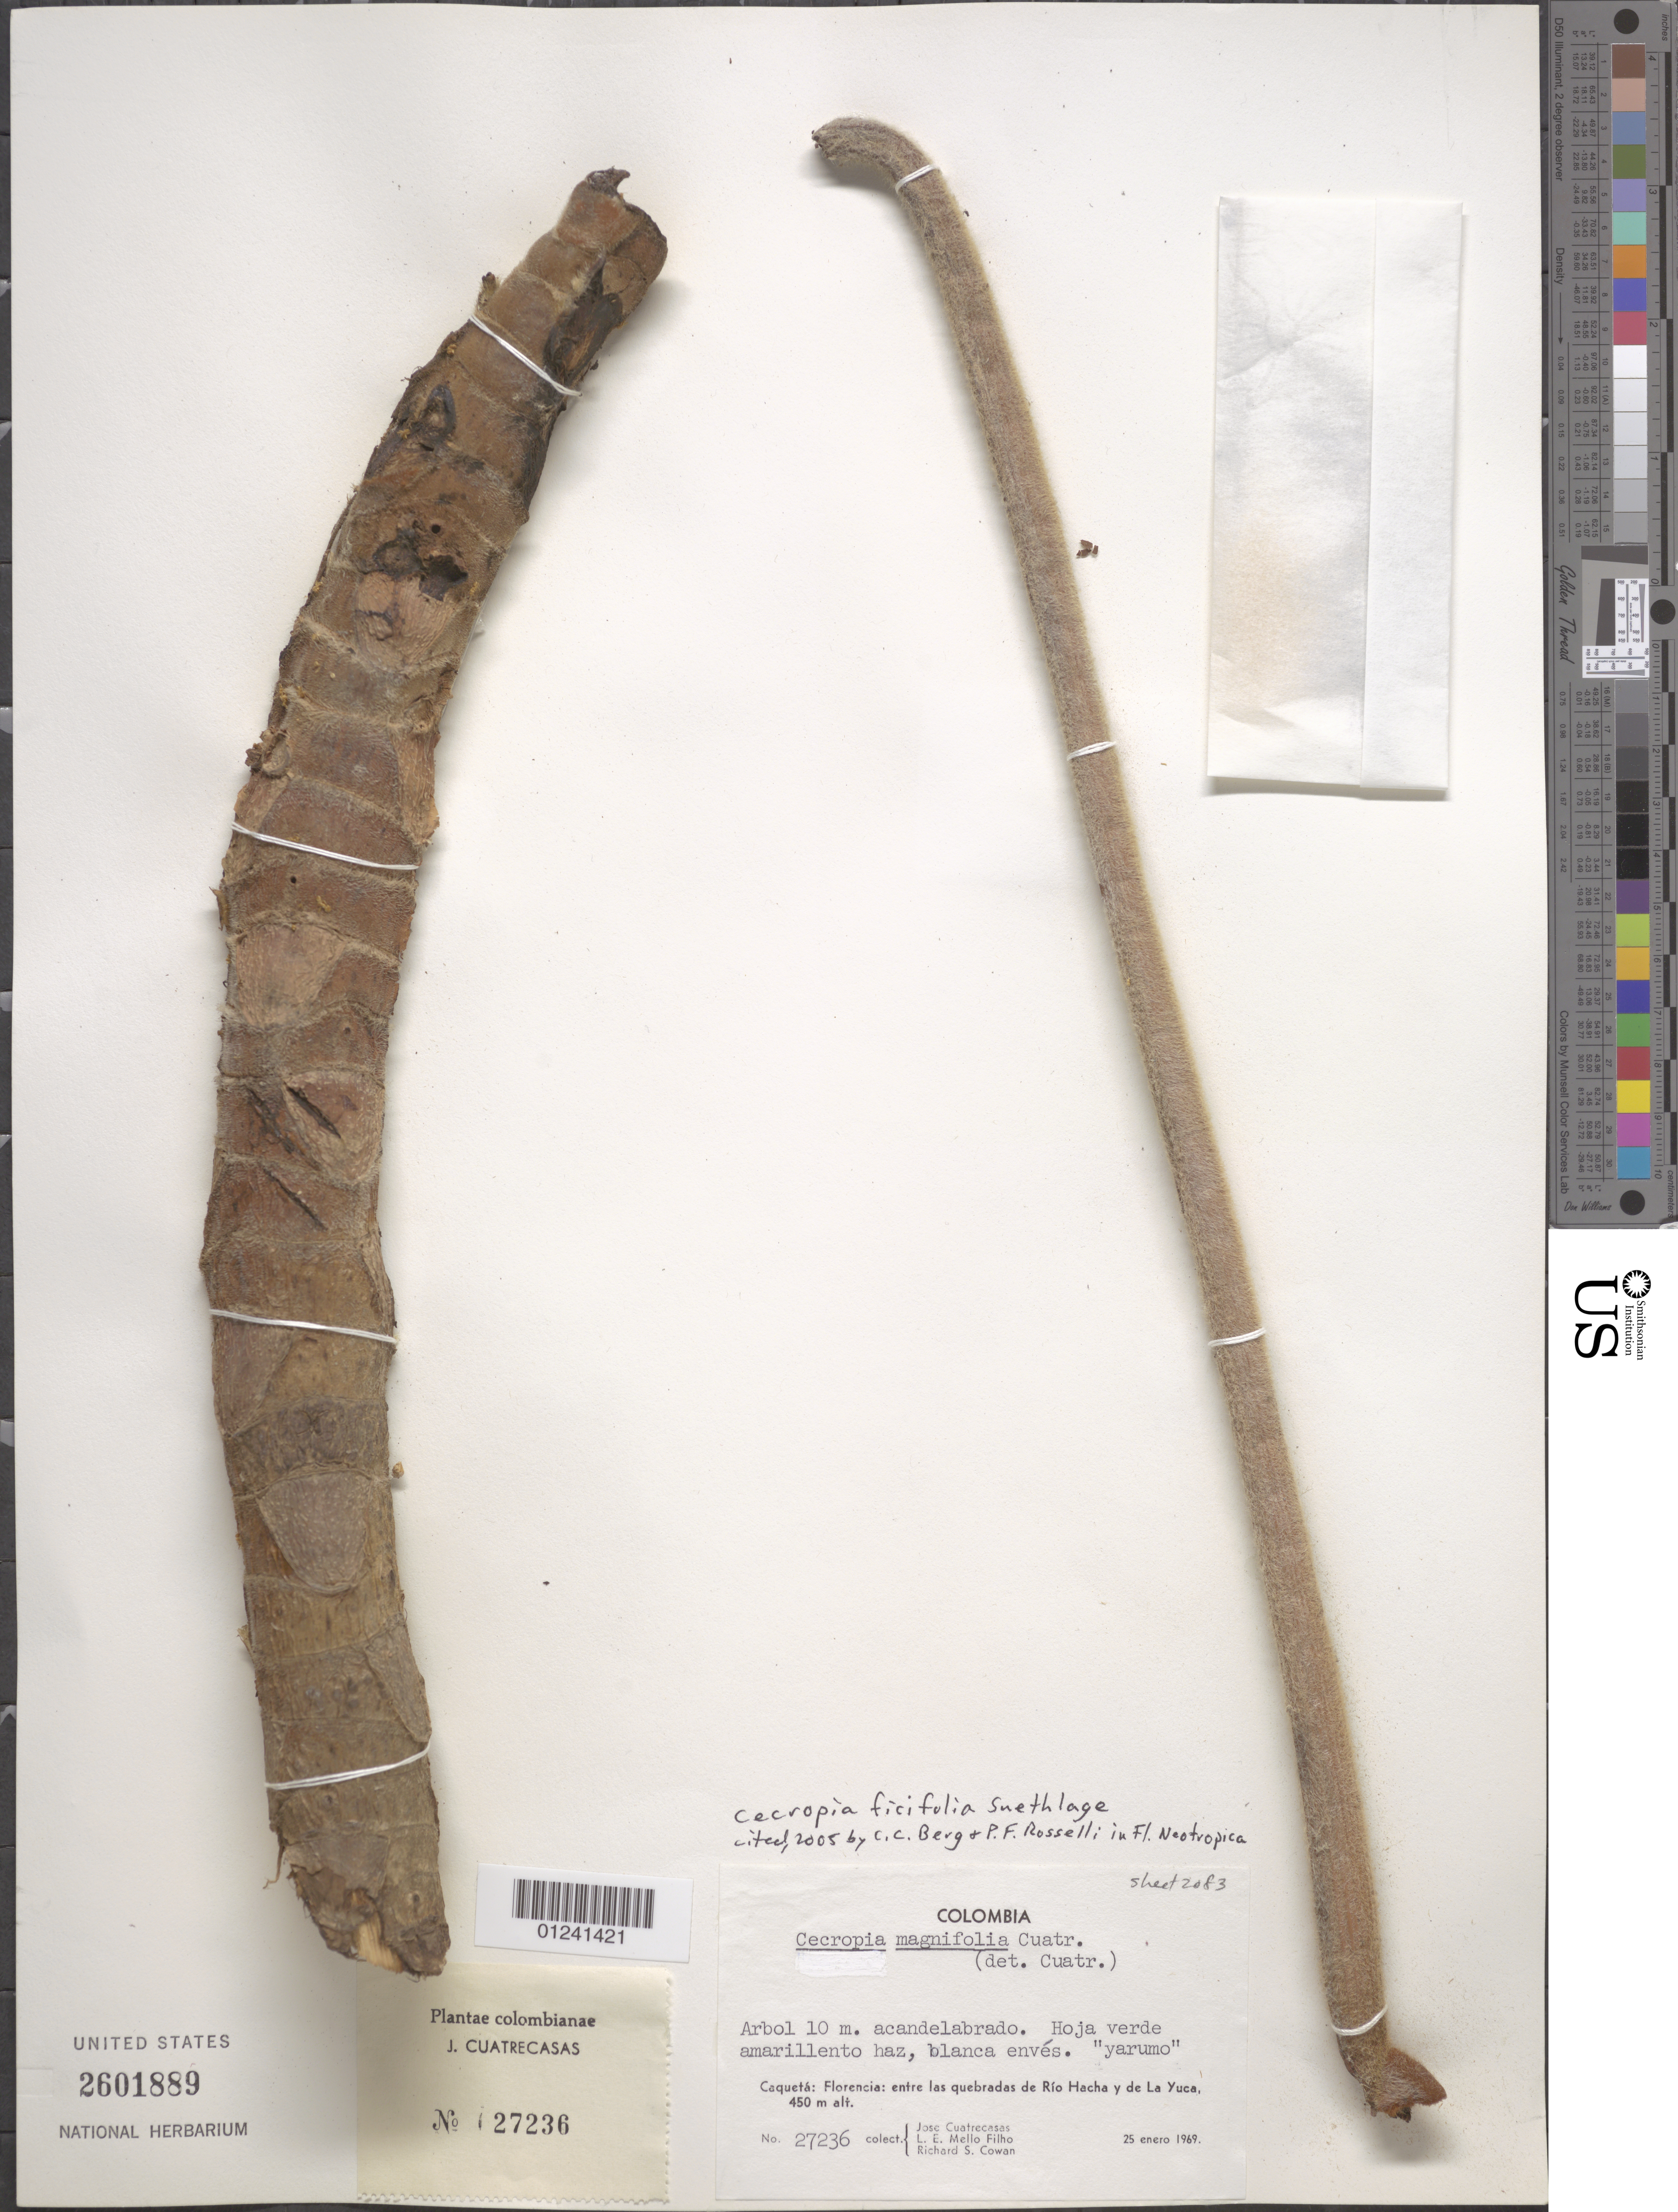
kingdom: Plantae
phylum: Tracheophyta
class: Magnoliopsida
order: Rosales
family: Urticaceae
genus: Cecropia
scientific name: Cecropia ficifolia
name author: Snethlage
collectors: J. Cuatrecasas, L. Emygdio de Mello Filho & R. S. Cowan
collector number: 27236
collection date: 1969-01-25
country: Colombia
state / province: Caquetá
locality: Florencia: entre las quebradas de Río Hacha y de La Yuca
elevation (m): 450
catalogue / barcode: US 2601889